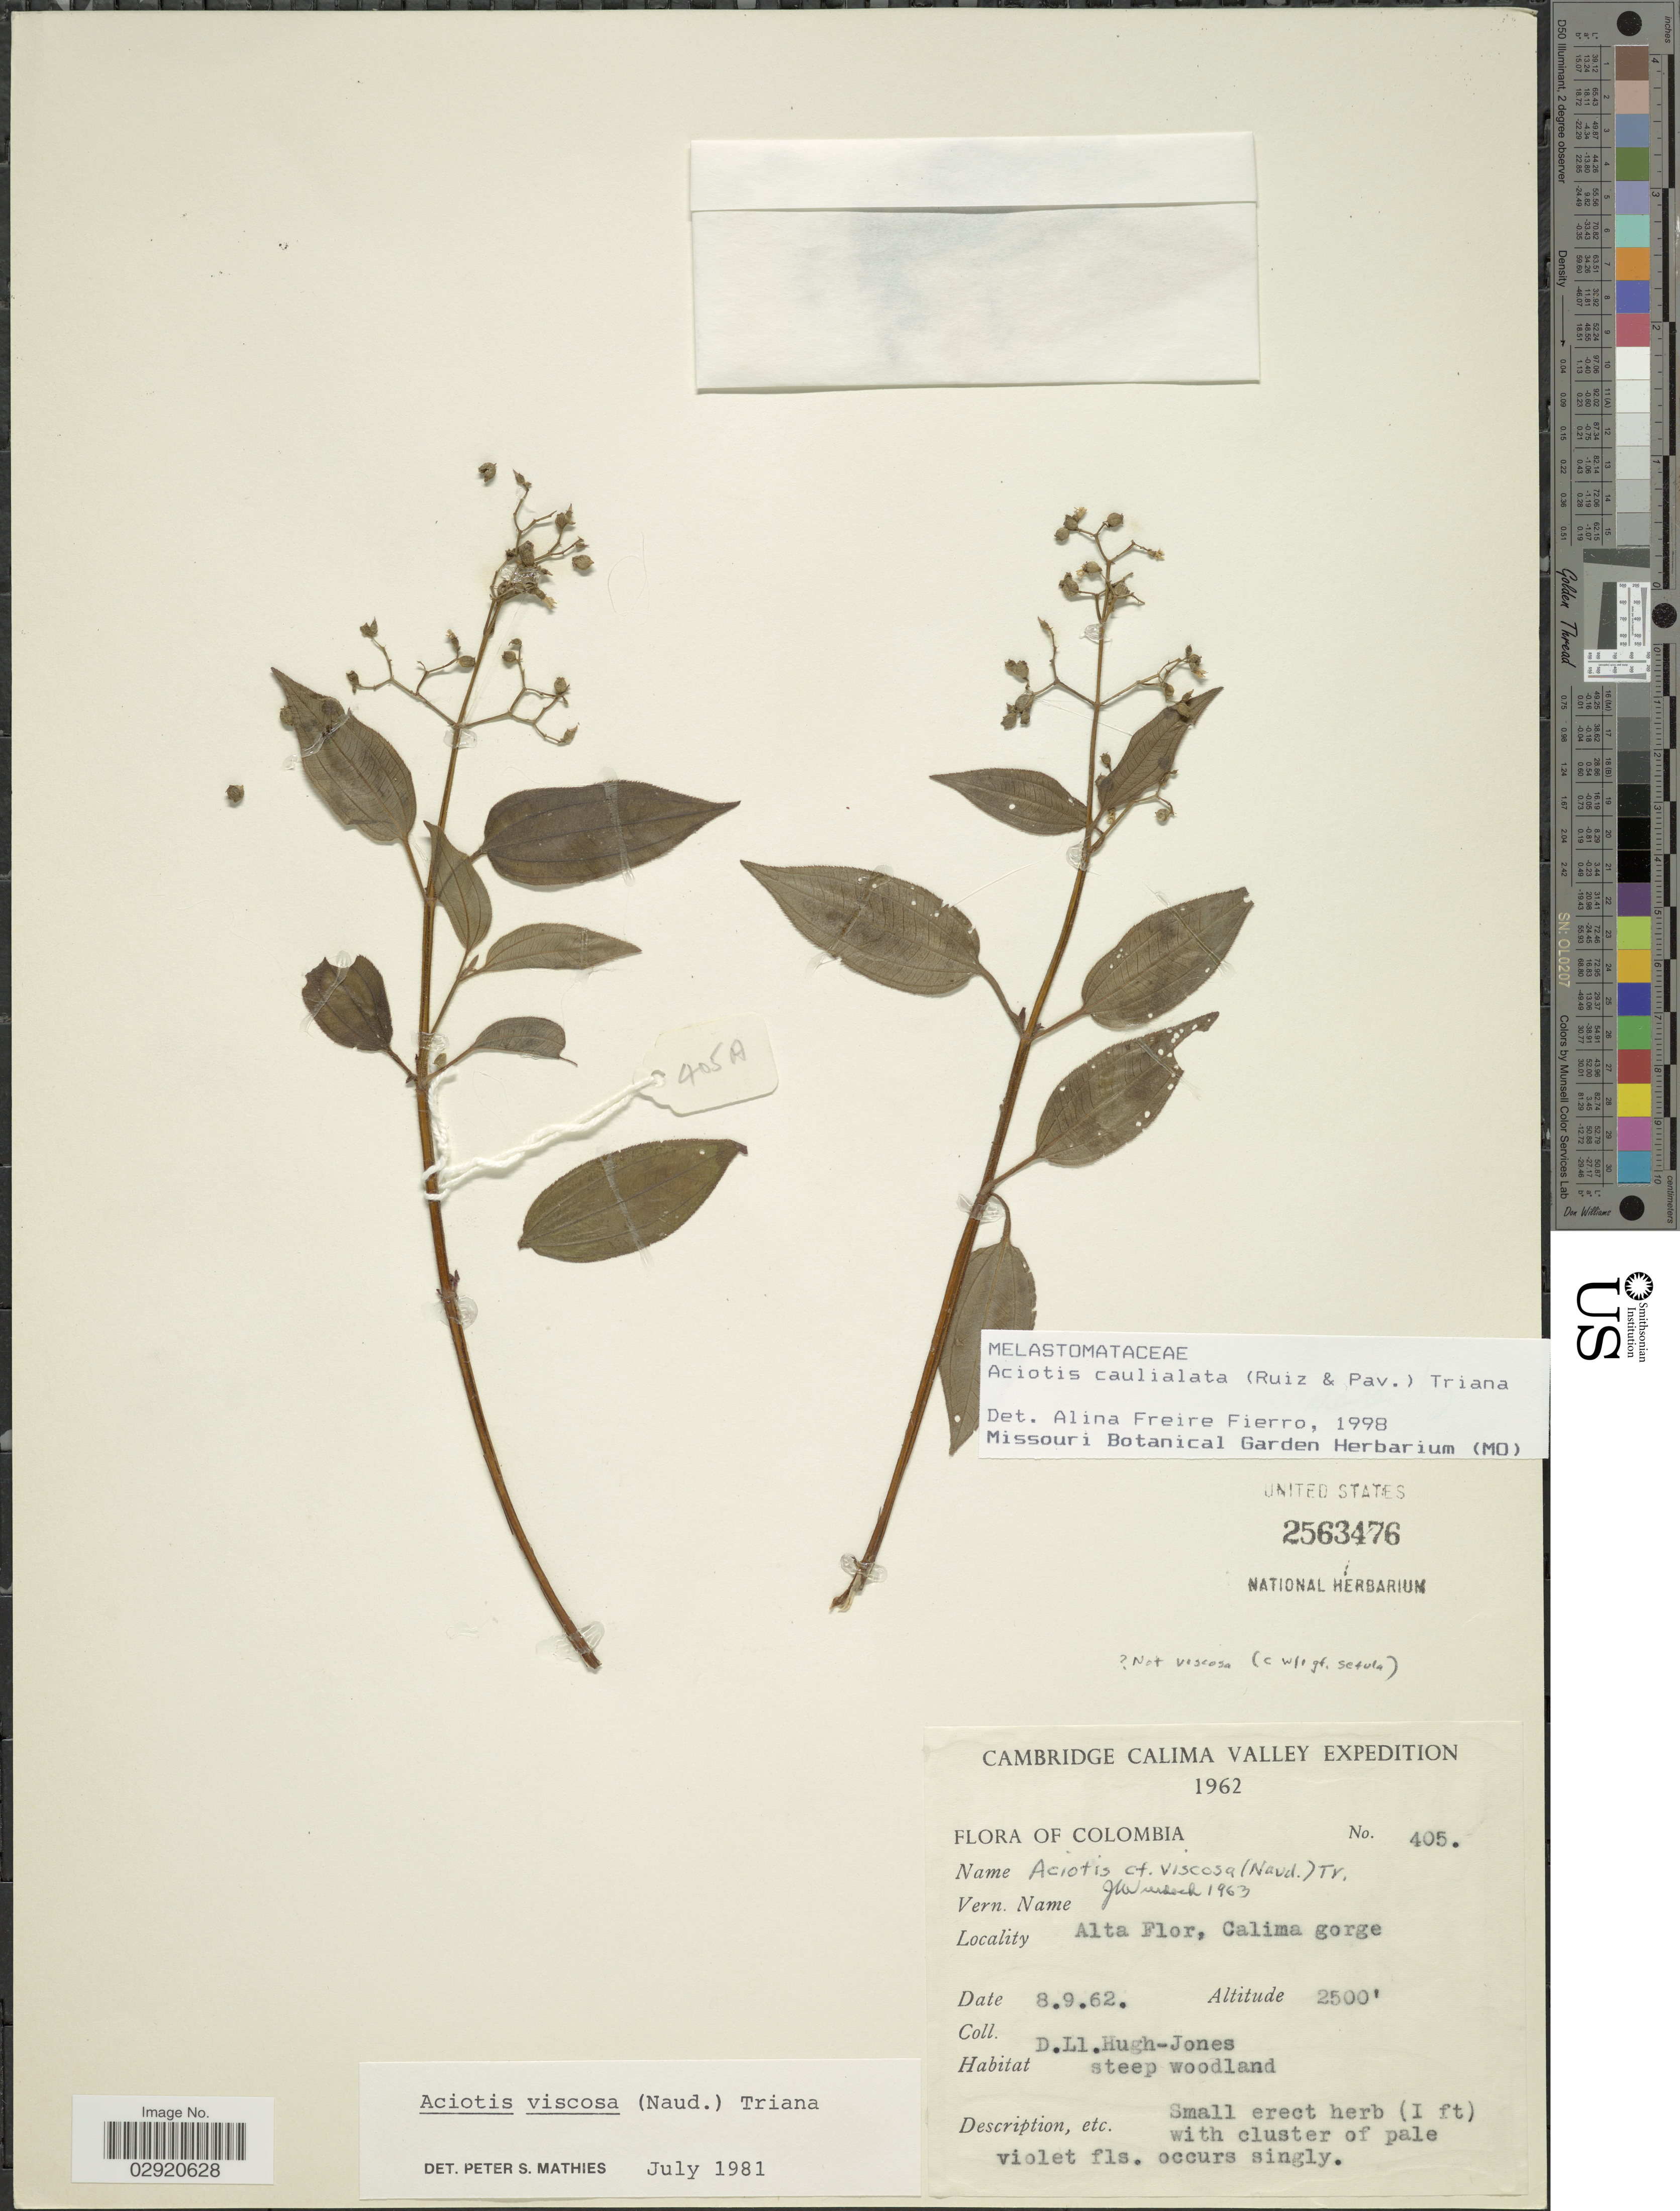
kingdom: Plantae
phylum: Tracheophyta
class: Magnoliopsida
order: Myrtales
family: Melastomataceae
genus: Aciotis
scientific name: Aciotis rubricaulis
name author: (Mart. ex DC.) Triana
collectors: D. Hugh-Jones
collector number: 405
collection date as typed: Transcribed d/m/y: 8/9/62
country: Colombia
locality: Calima Valley. Alta Flor, Calima gorge.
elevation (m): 762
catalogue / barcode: US 2563476